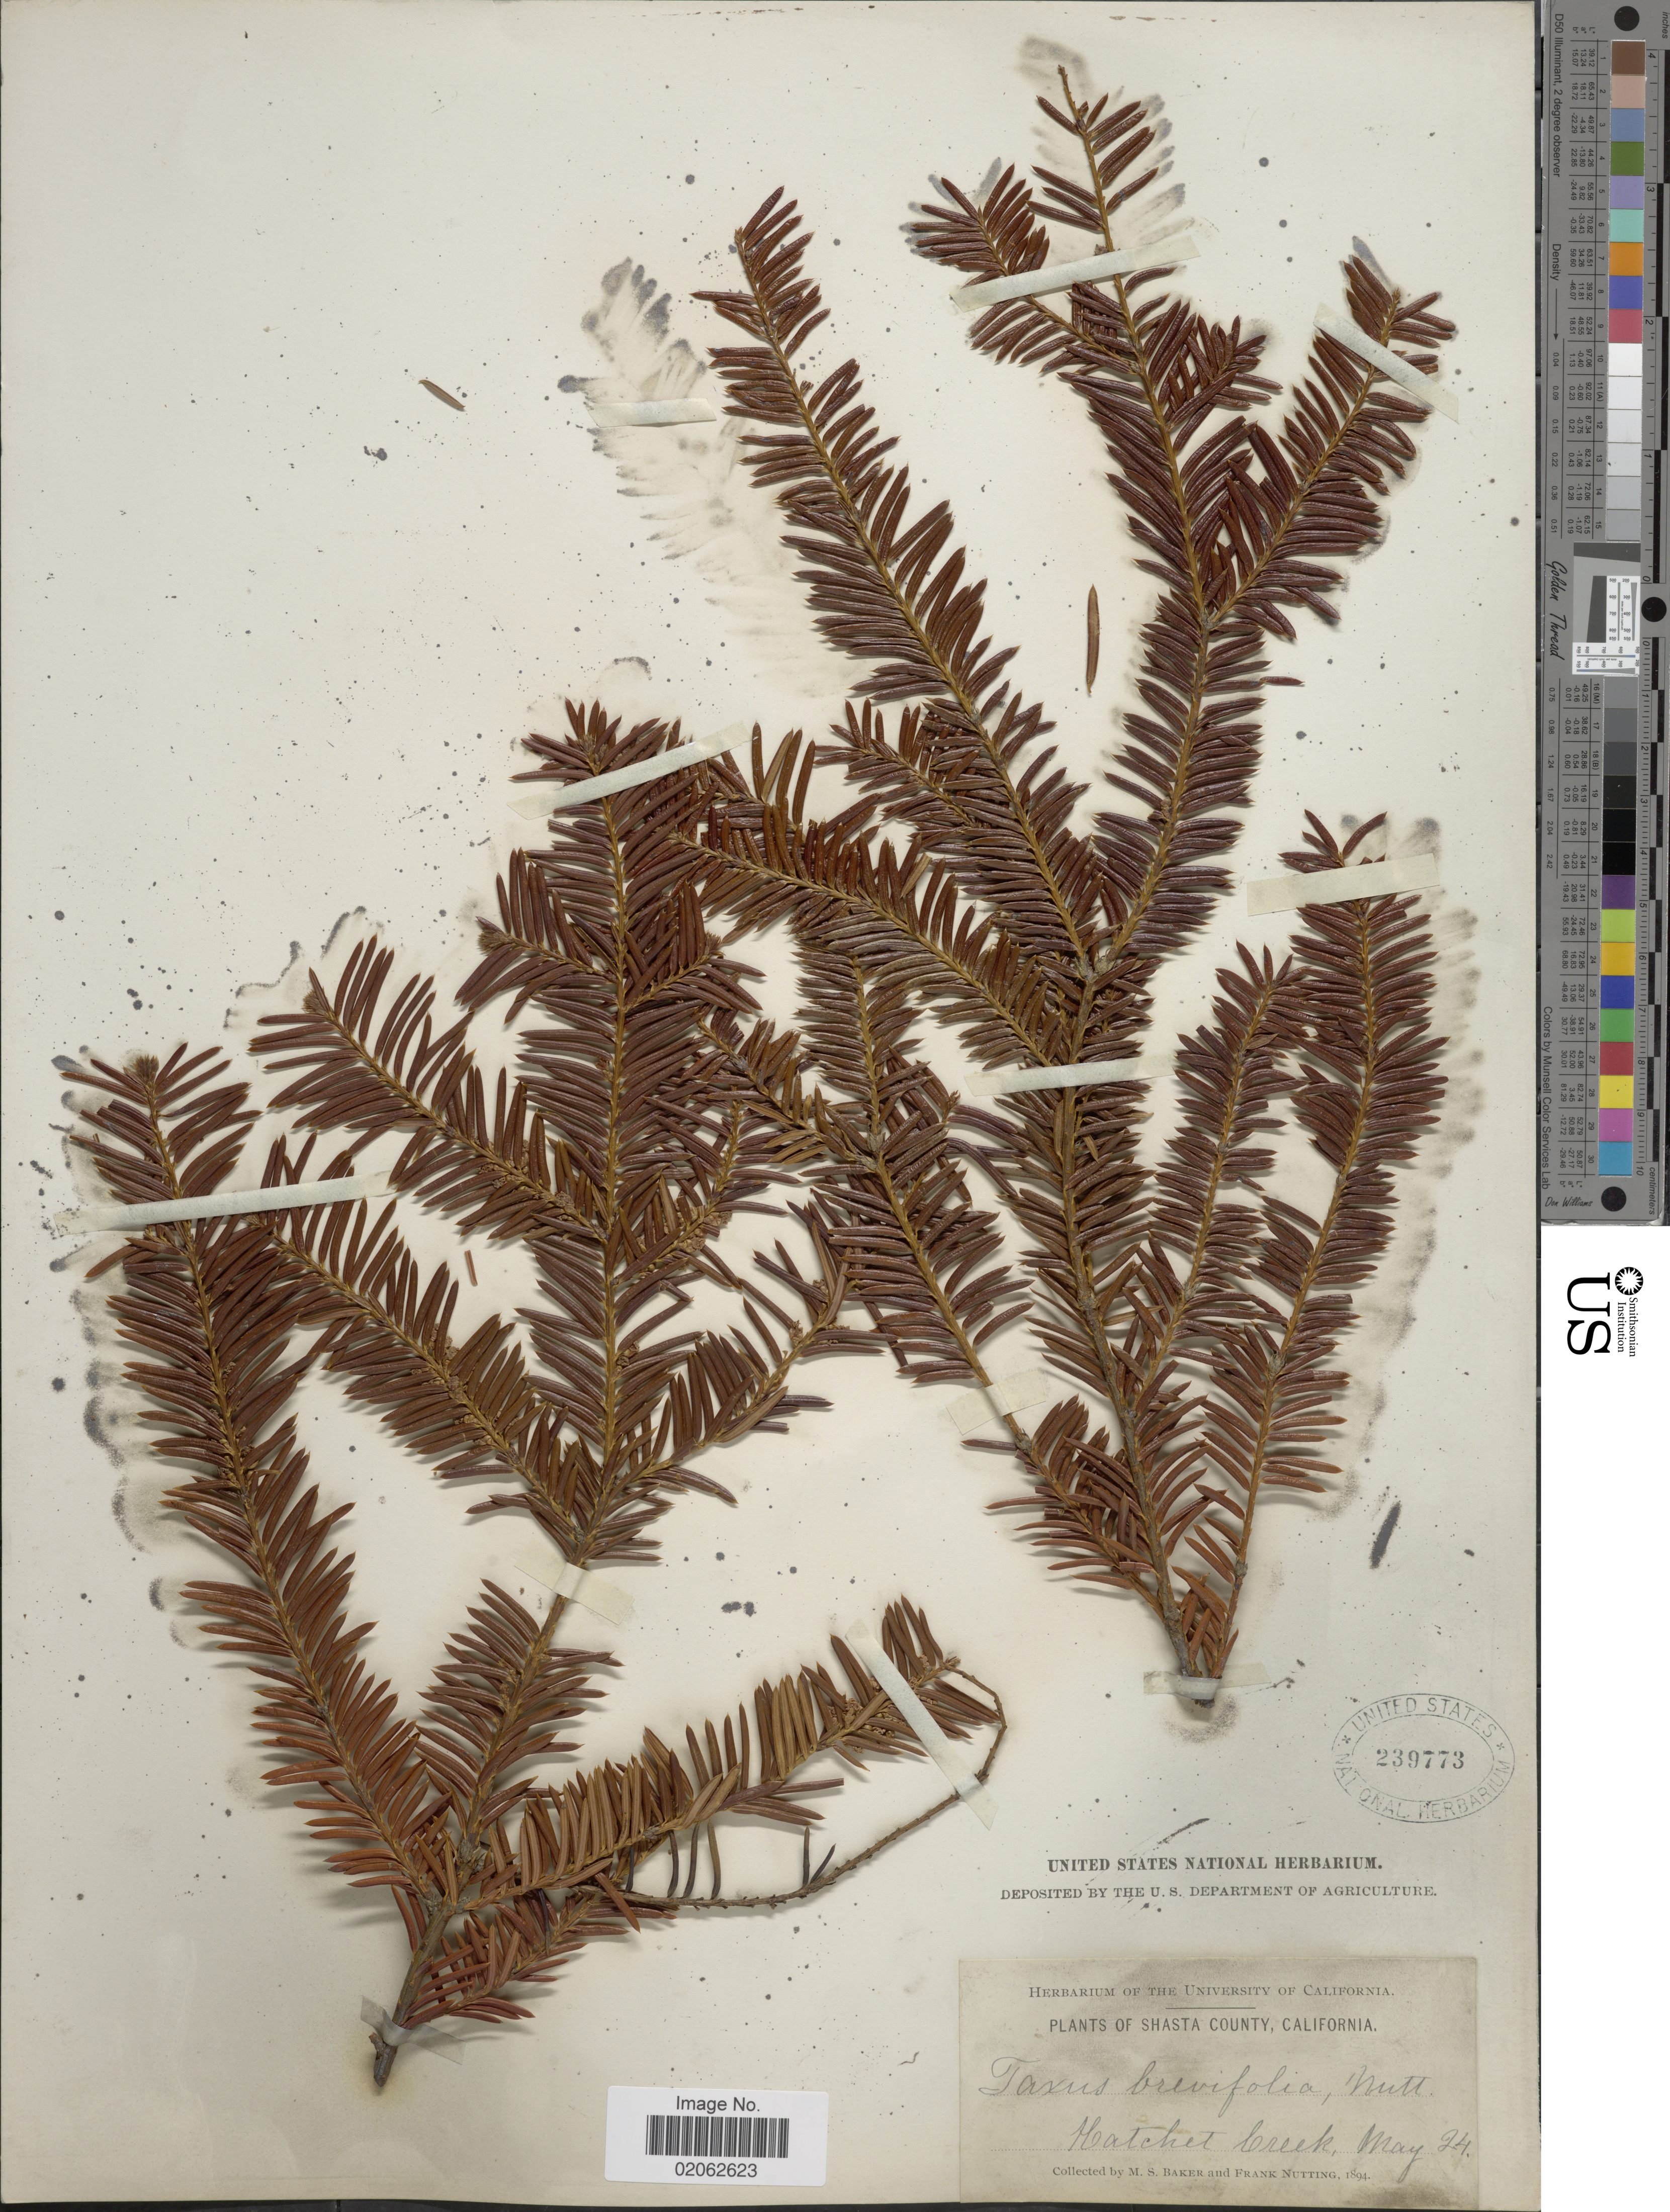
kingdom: Plantae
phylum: Tracheophyta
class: Pinopsida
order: Pinales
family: Taxaceae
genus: Taxus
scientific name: Taxus brevifolia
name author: Nutt.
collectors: M. S. Baker & F. Nutting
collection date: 1894-05-24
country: United States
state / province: California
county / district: Shasta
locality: Shasta County, California, Hatchet Creek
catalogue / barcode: US 239773